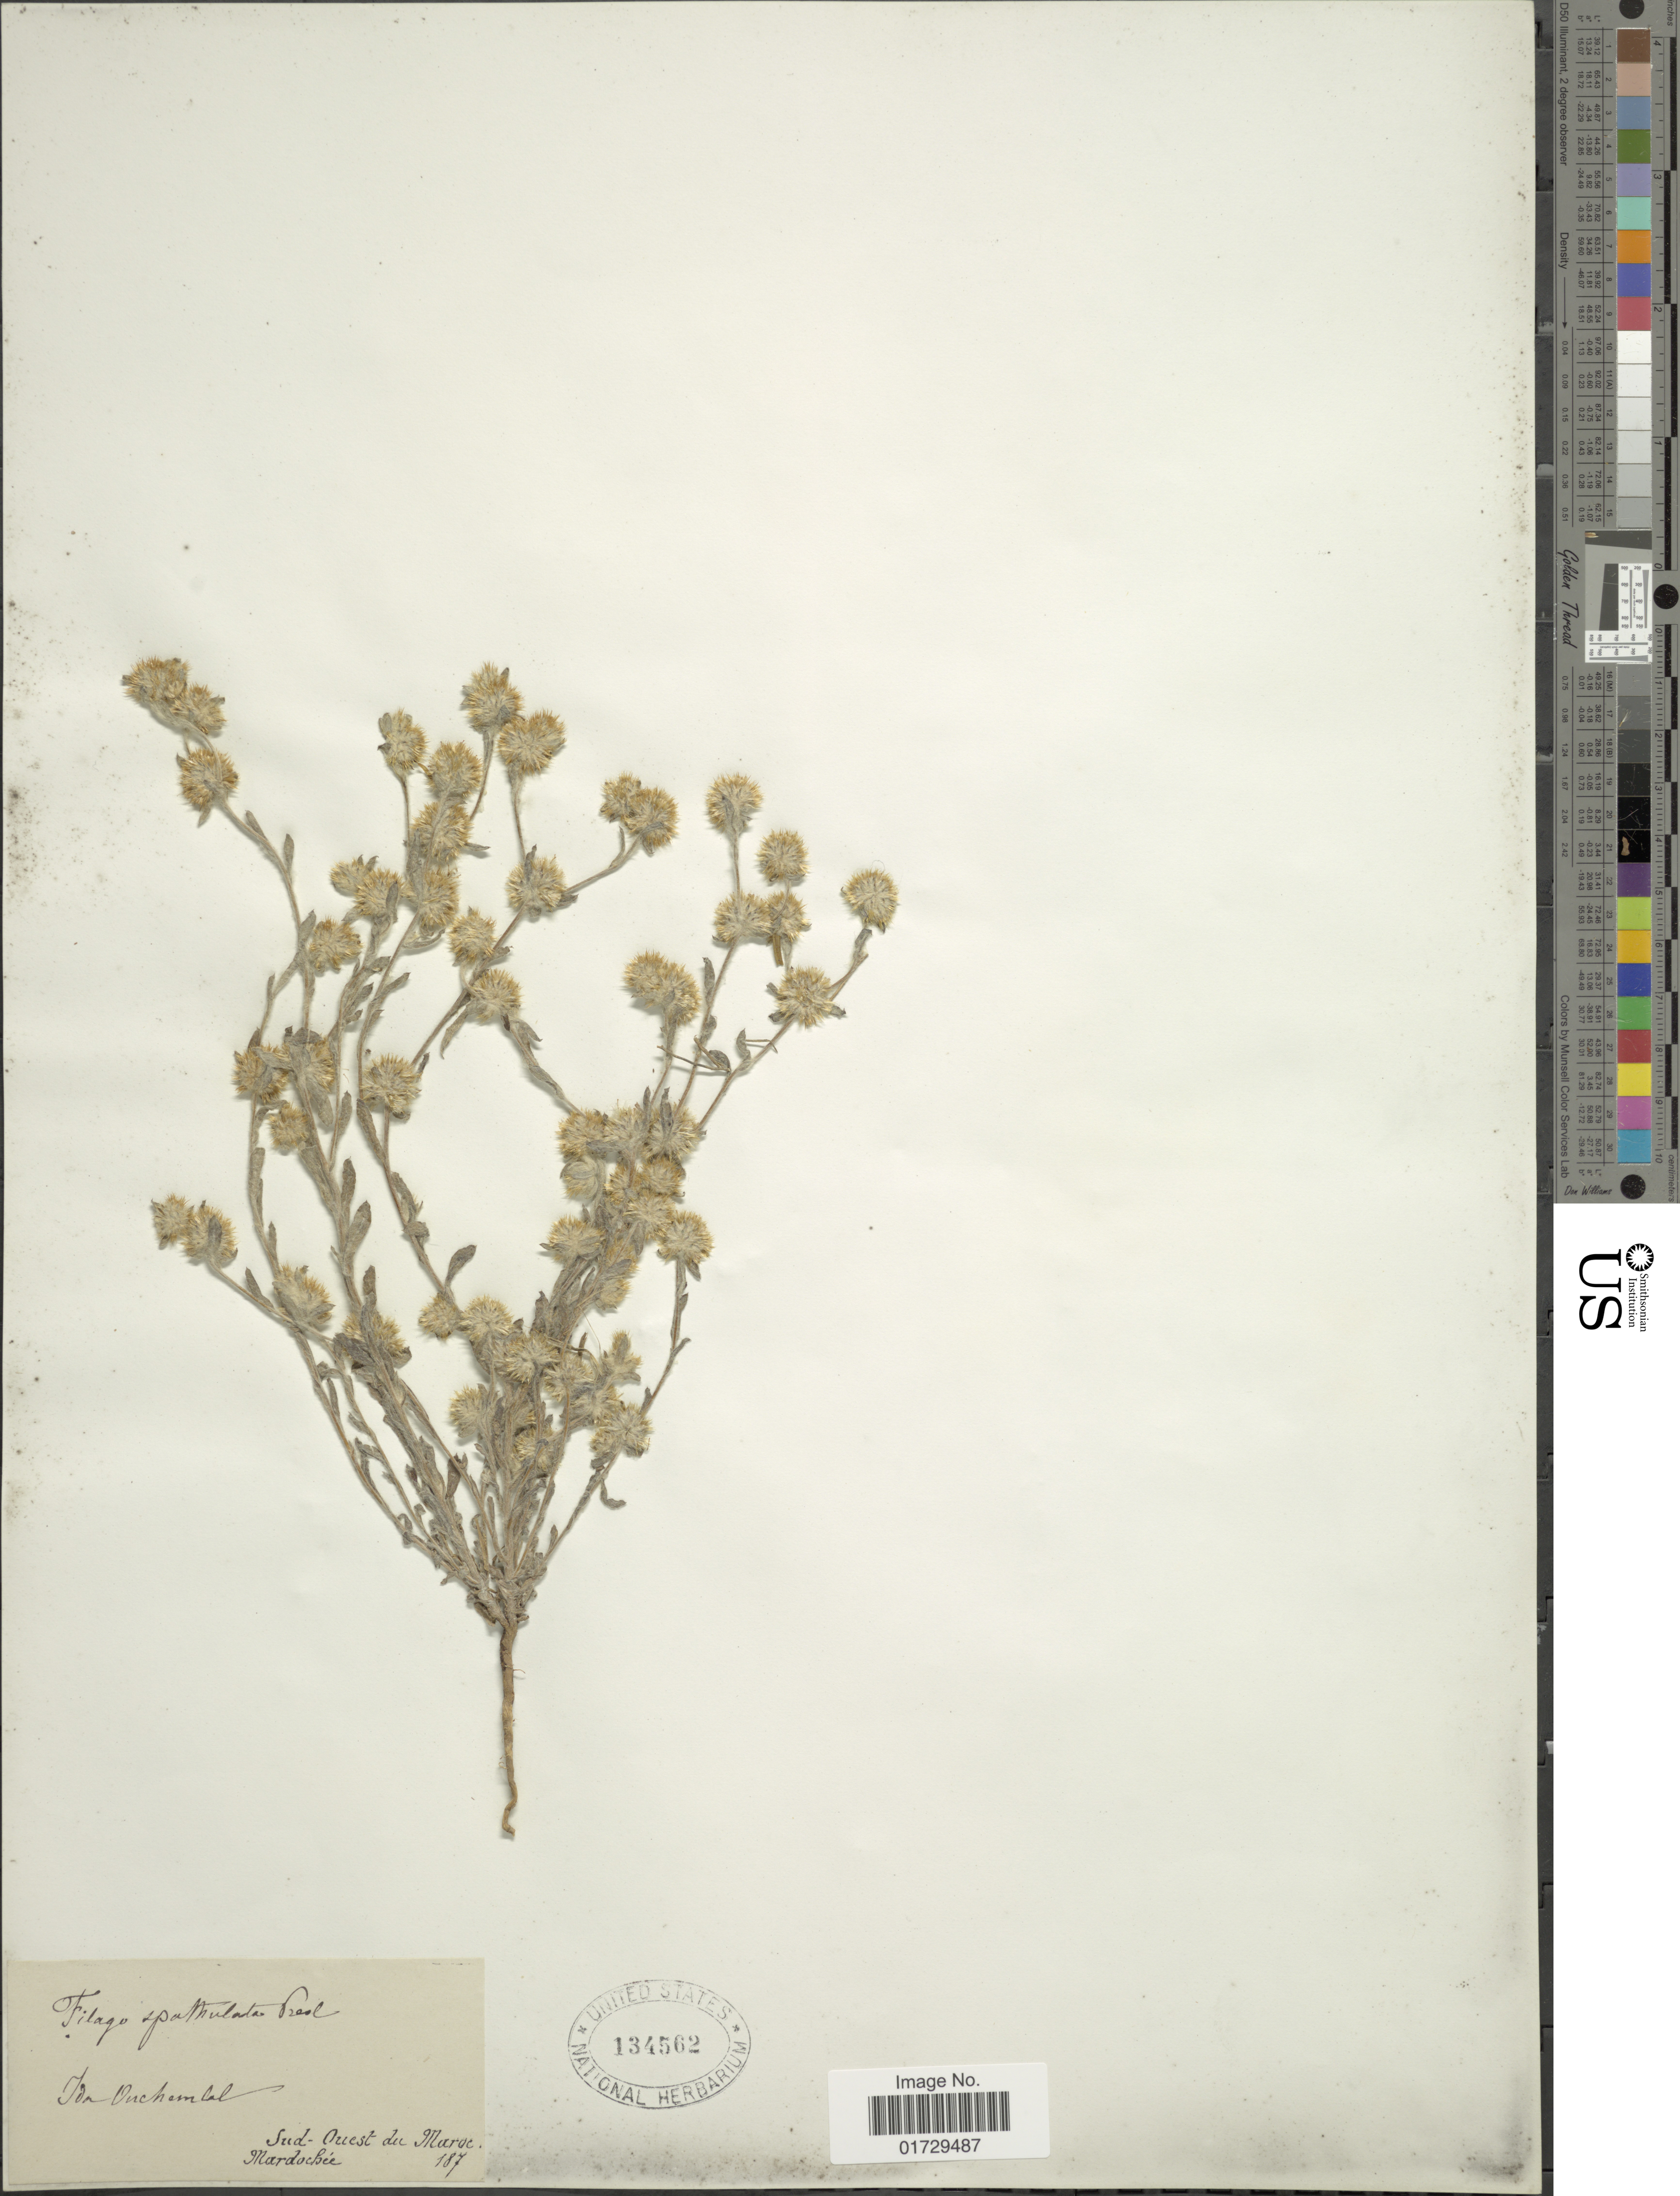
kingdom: Plantae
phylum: Tracheophyta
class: Magnoliopsida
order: Asterales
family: Asteraceae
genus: Filago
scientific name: Filago spathulata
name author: C. Presl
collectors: Mardochee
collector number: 187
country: Morocco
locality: Sud-Ouest du Marde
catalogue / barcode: US 134562